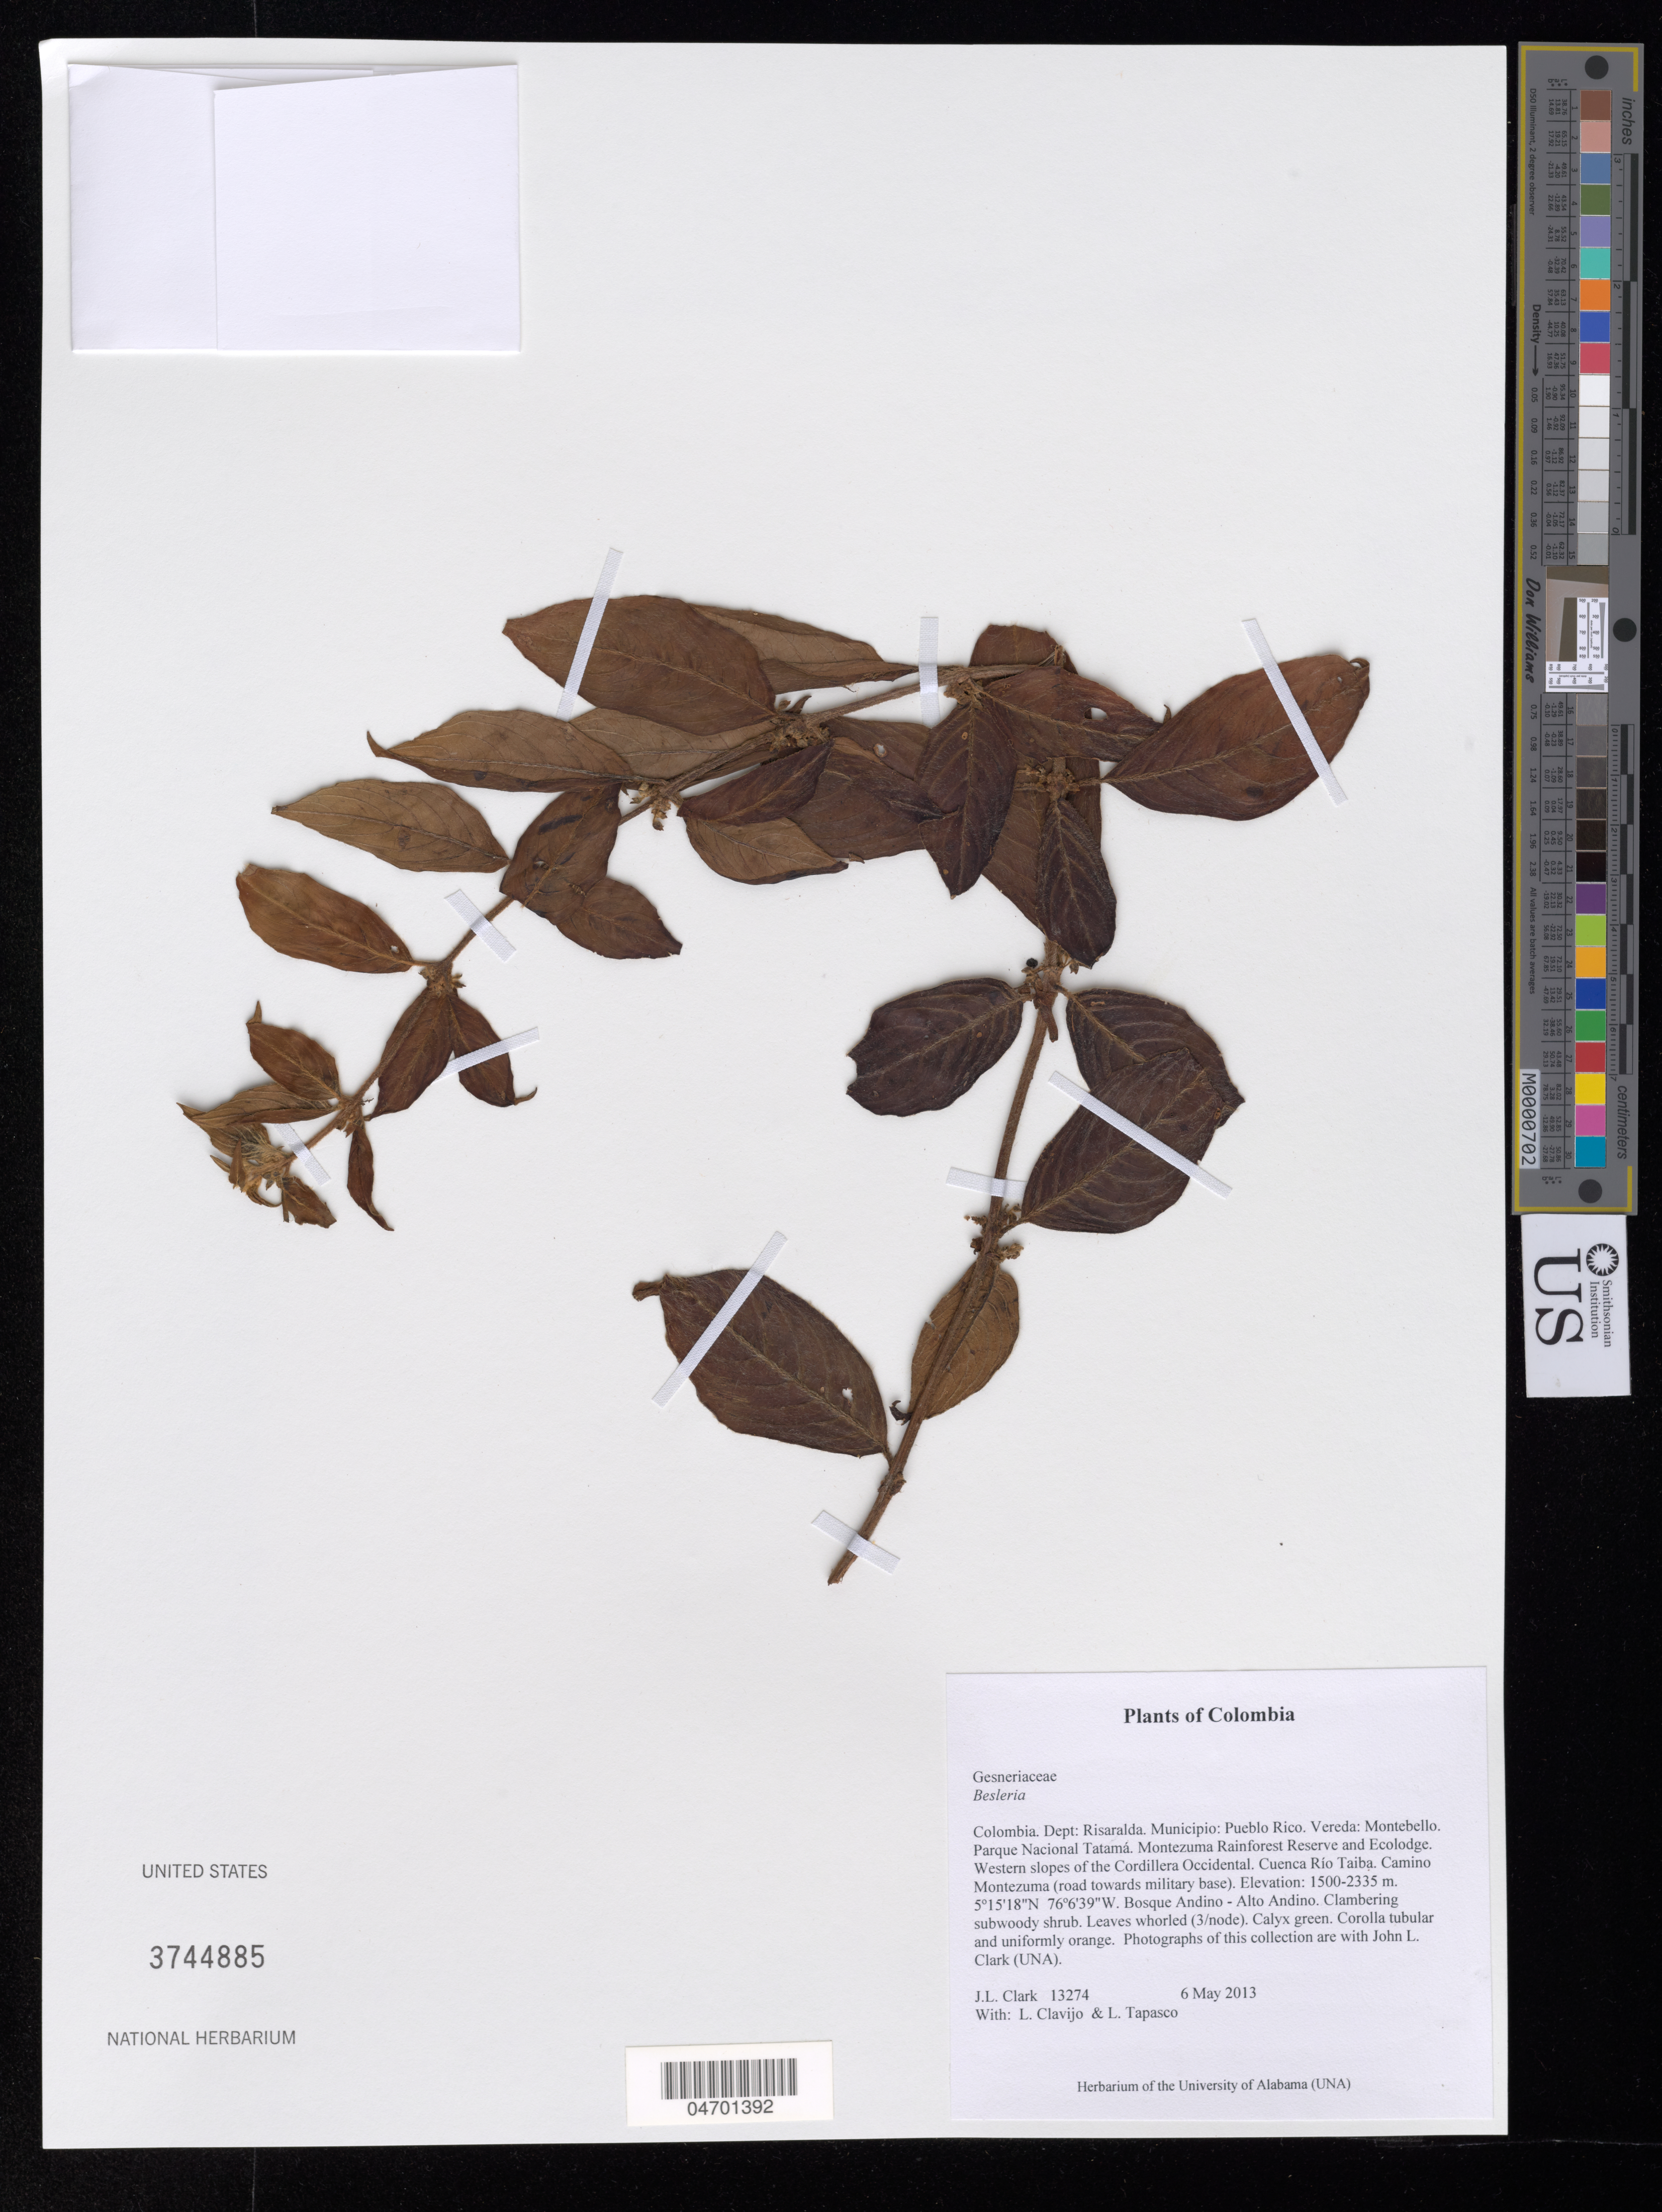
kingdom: Plantae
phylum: Tracheophyta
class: Magnoliopsida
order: Lamiales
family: Gesneriaceae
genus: Besleria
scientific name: Besleria sp.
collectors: J. L. Clark, L. Clavijo & D. Olstein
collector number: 13274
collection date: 2013-05-06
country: Colombia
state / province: Risaralda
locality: Dept: Risaralda. Municipio: Pueblo Rico. Vereda: Montebello. Parque Nacional Tatamá. Montezuma Rainforest Reserve and Ecolodge. Western slopes of the Cordillera Occidental. Cuenca Río Taiba. Camino Montezuma (road towards military base).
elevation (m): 1500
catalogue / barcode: US 3744885